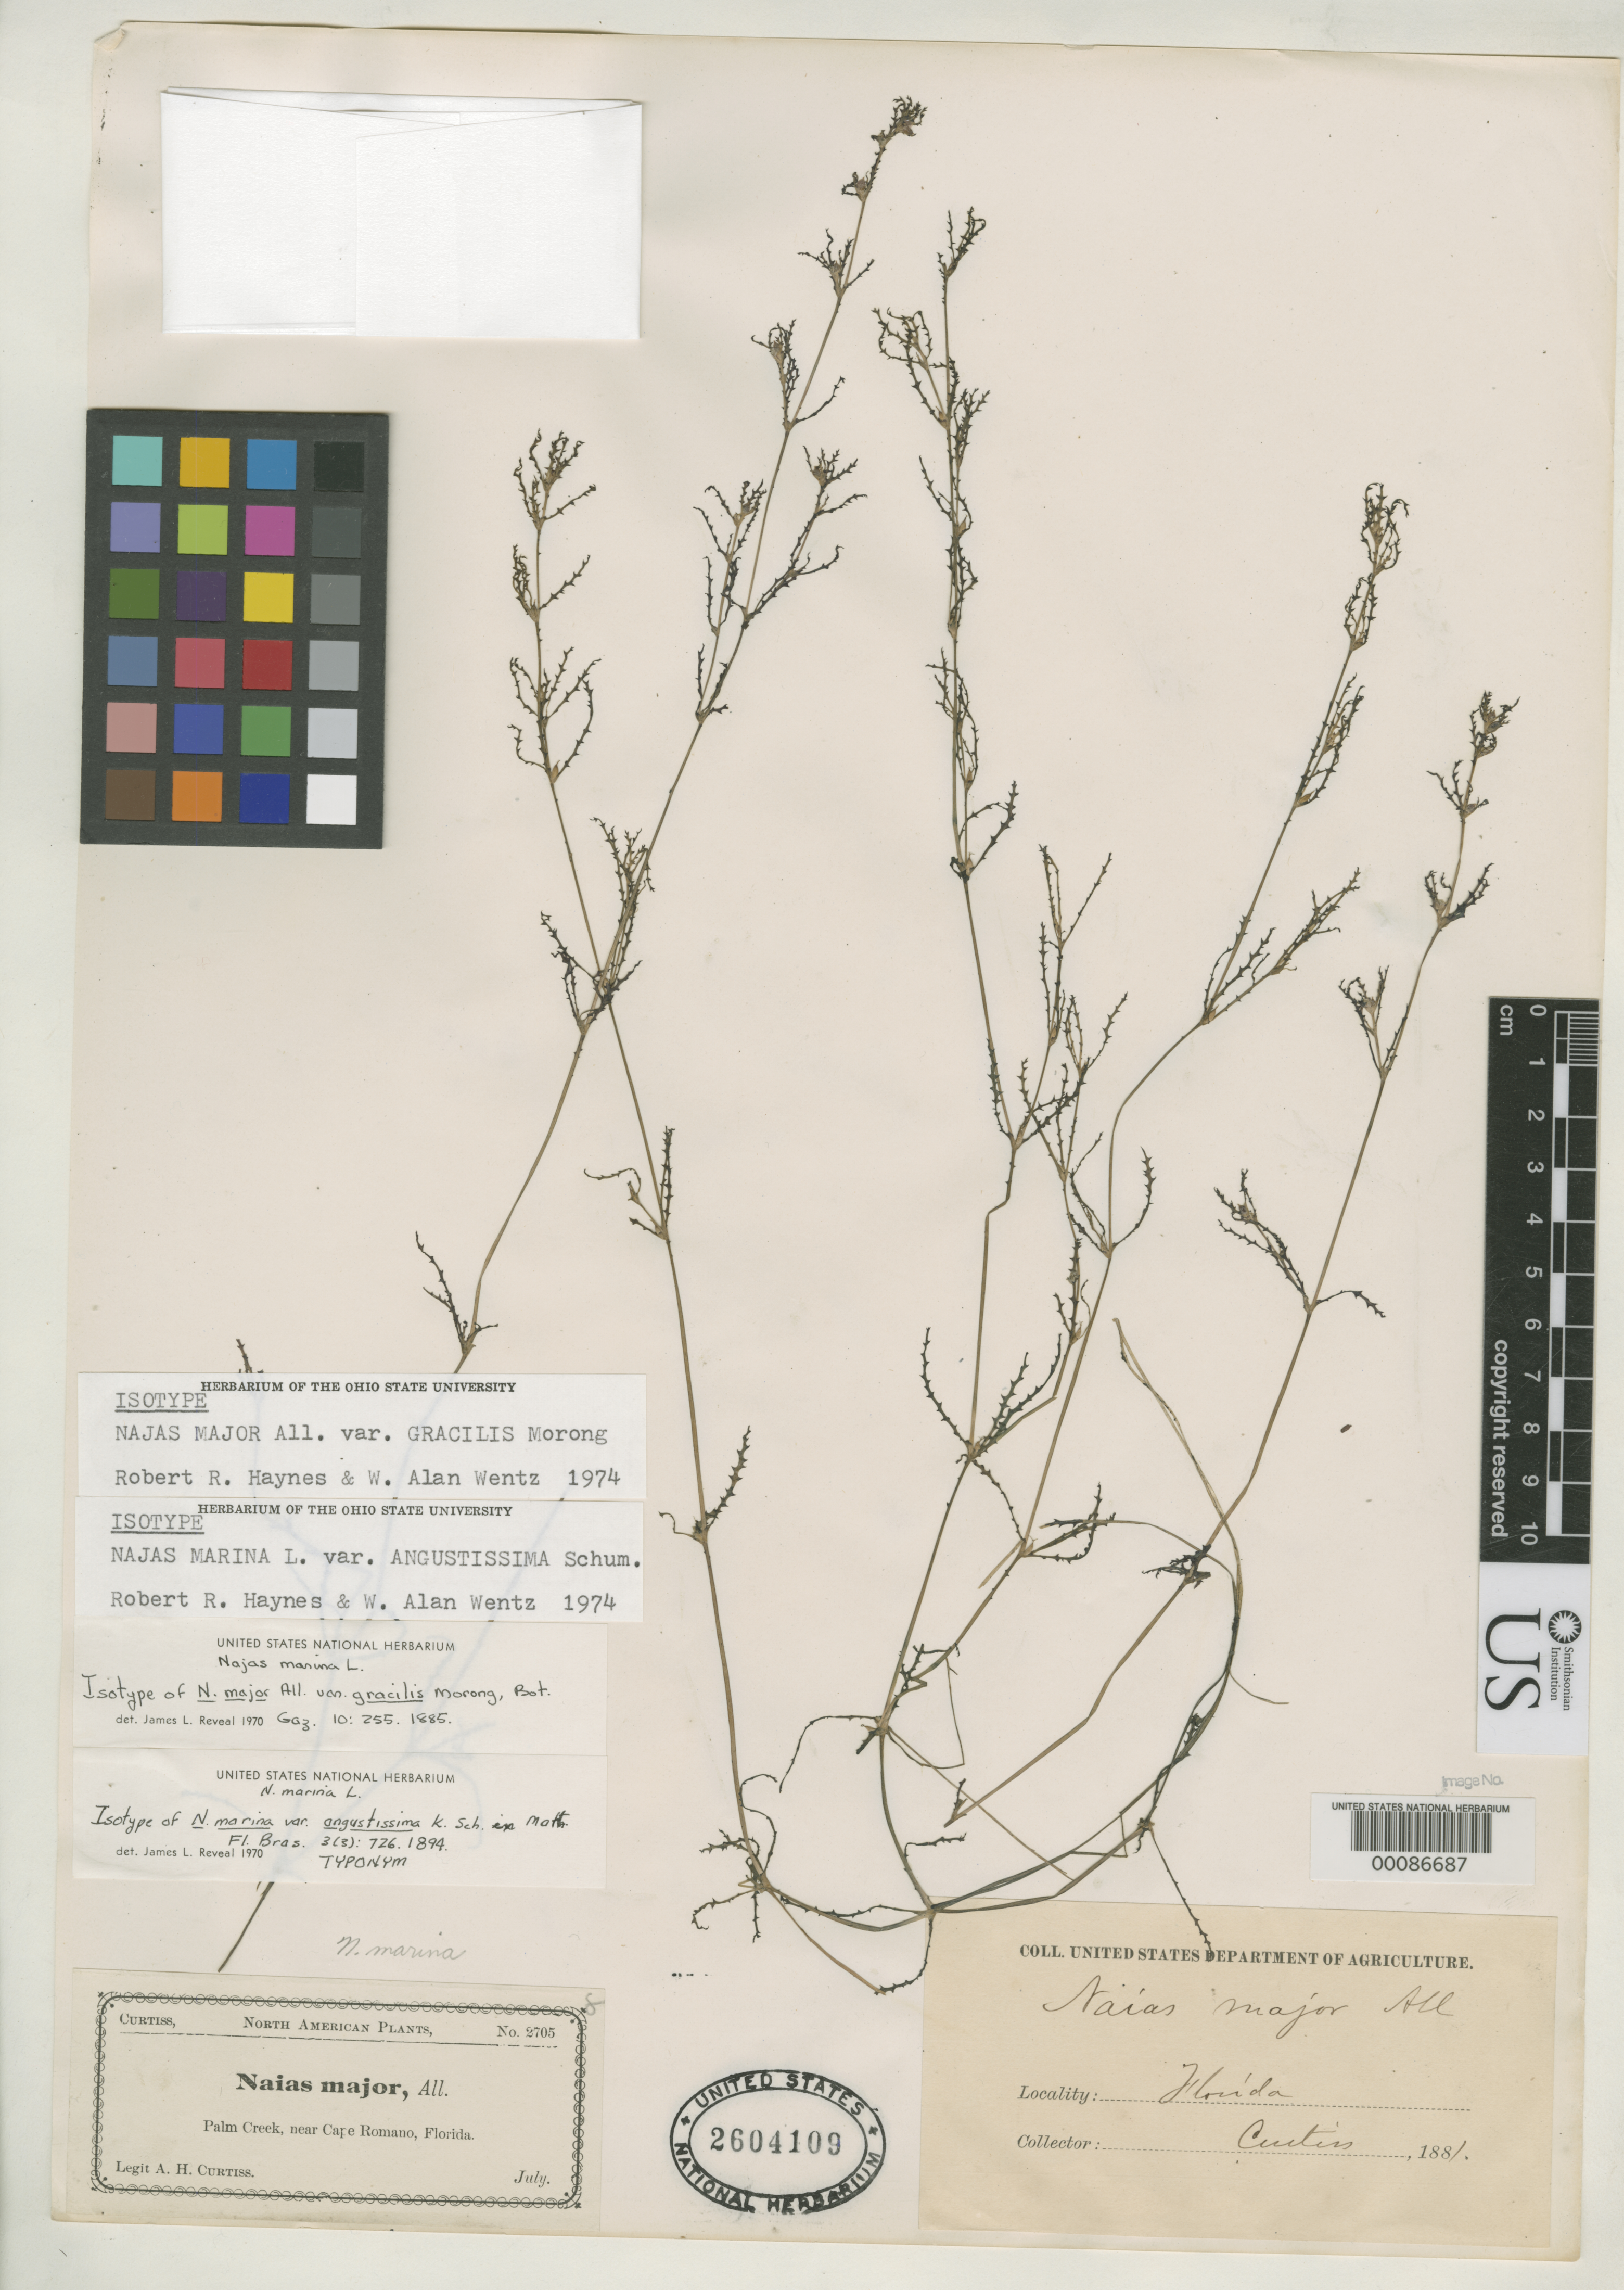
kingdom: Plantae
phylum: Tracheophyta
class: Liliopsida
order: Alismatales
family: Hydrocharitaceae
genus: Najas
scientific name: Najas major var. gracilis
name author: Morong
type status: Isotype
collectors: A. H. Curtiss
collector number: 2705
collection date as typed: Jul 1881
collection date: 1881-07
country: United States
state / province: Florida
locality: Palm Creek near Cape Romano.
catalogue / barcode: US 2604109